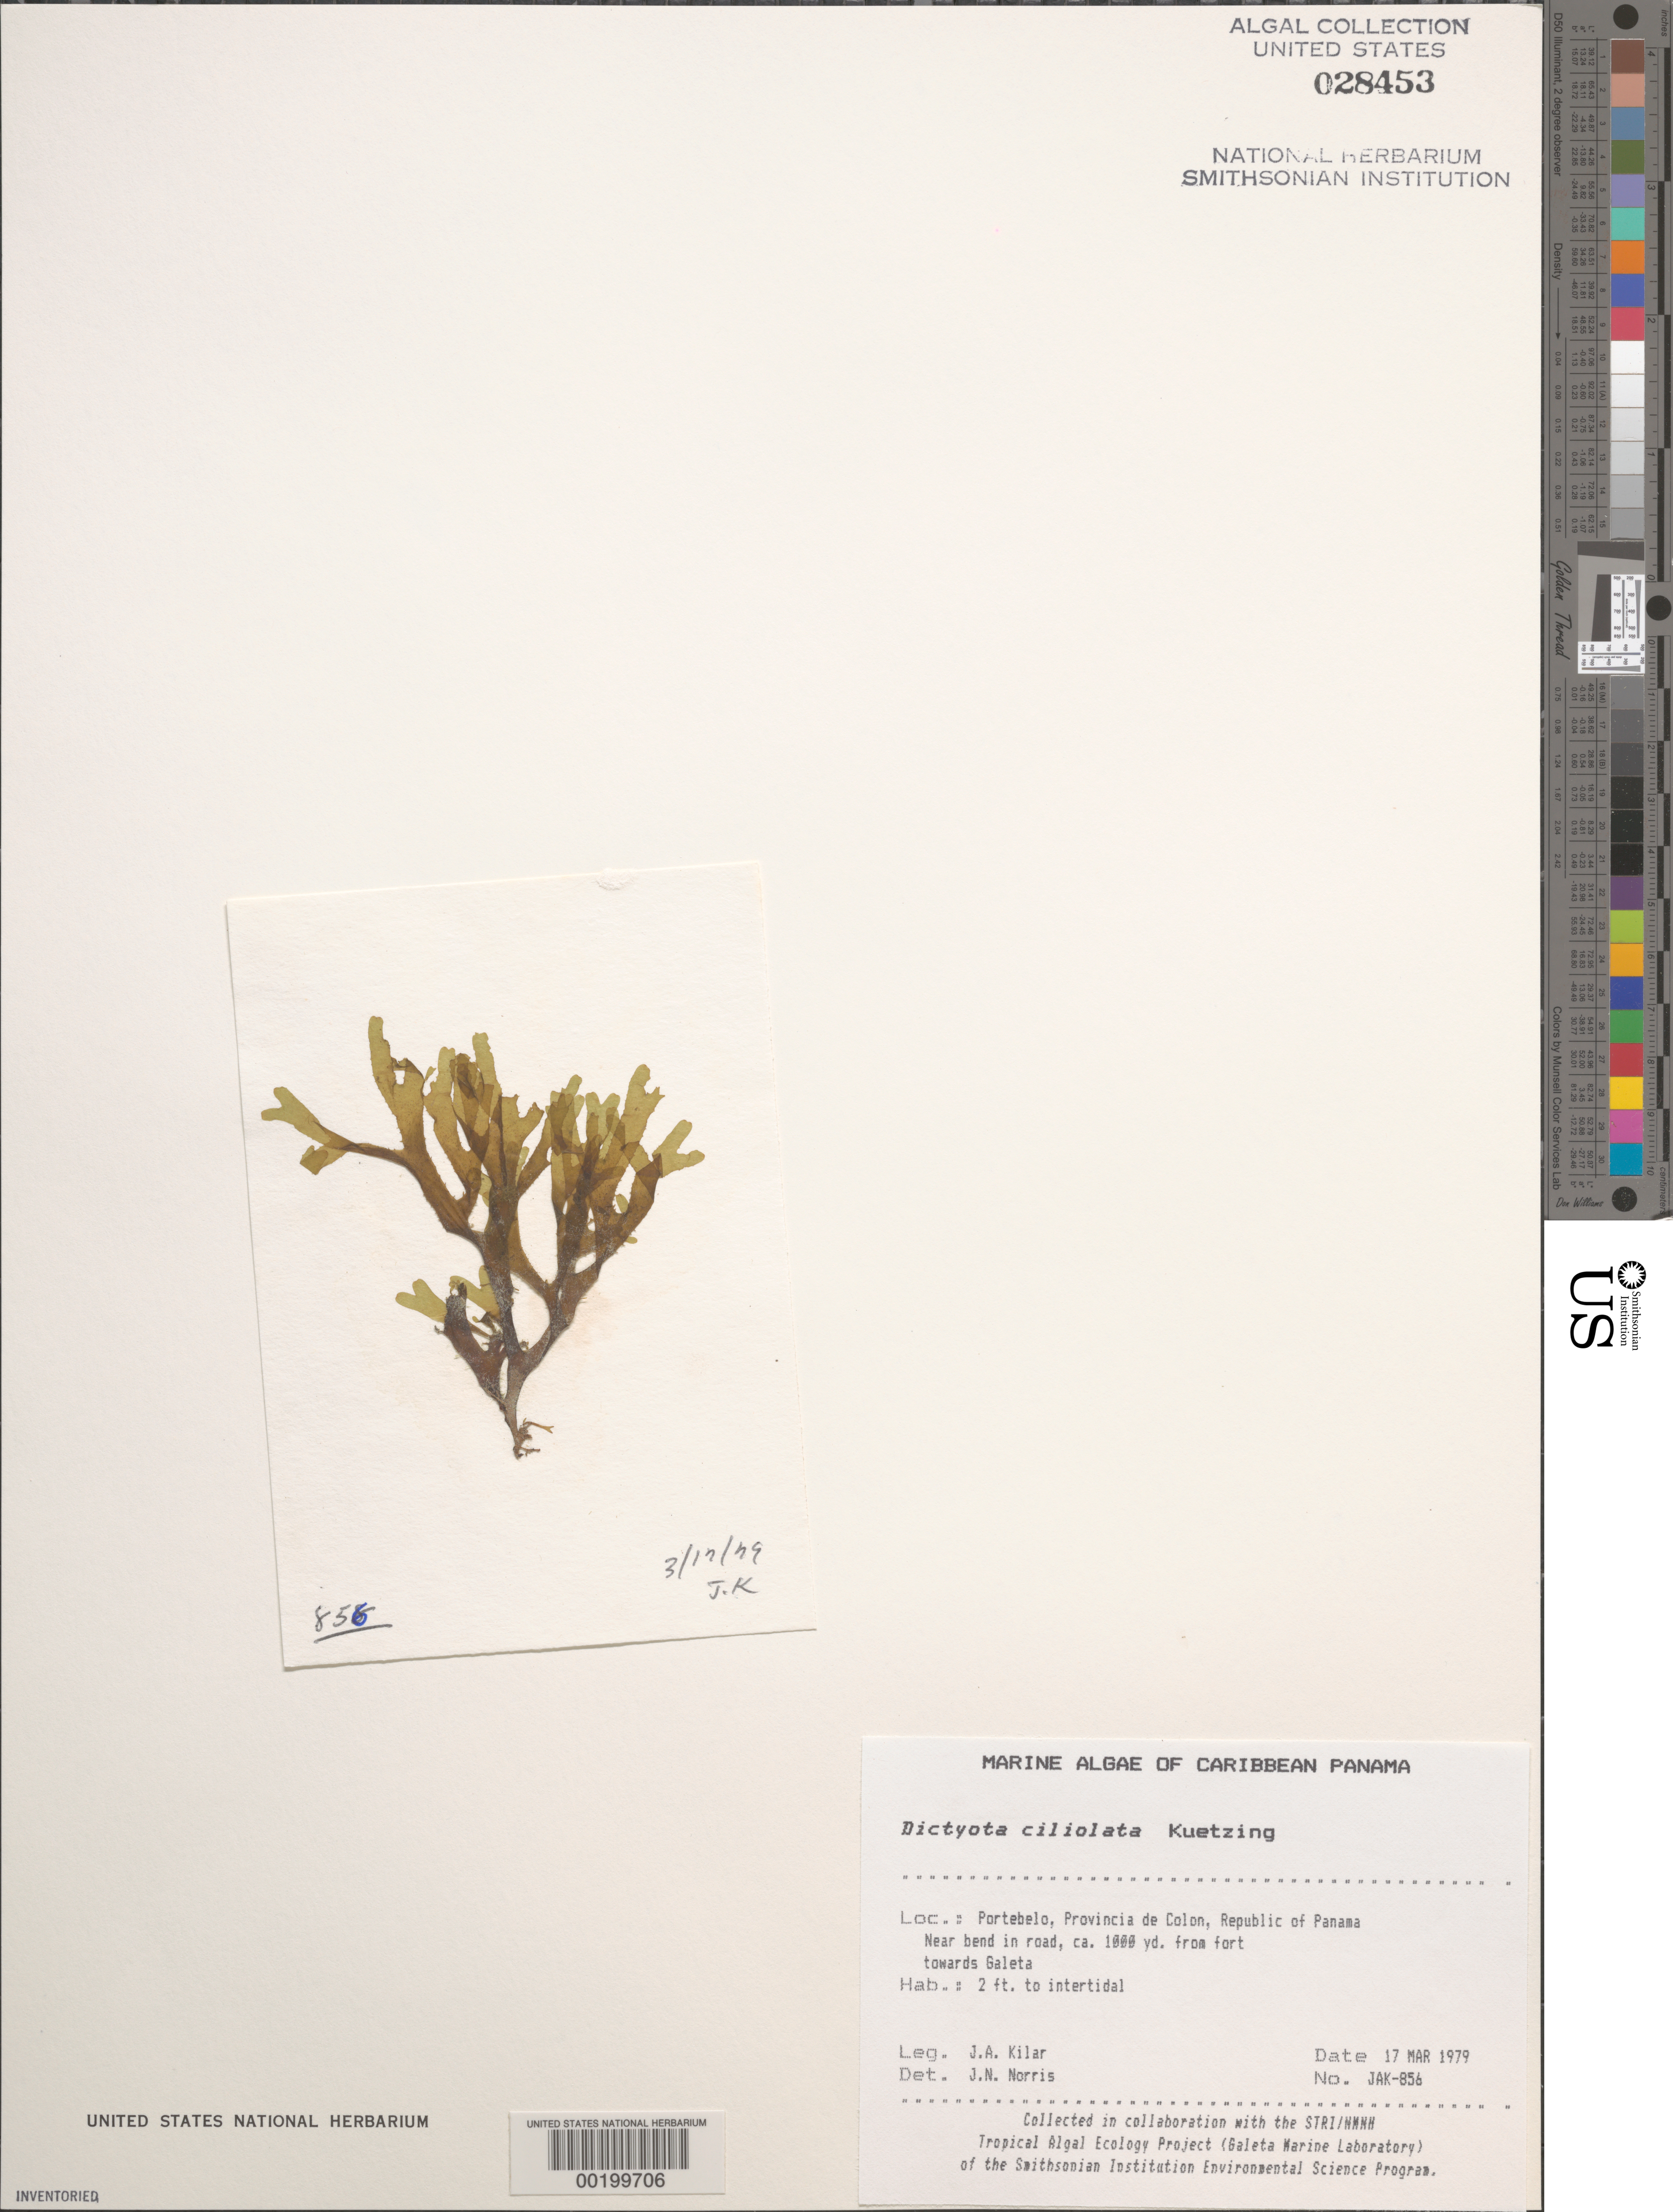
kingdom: Chromista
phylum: Ochrophyta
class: Phaeophyceae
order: Dictyotales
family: Dictyotaceae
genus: Dictyota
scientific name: Dictyota ciliolata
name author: Sond. ex Kütz.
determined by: Norris, James N.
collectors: J. A. Kilar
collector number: JAK-856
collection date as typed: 17 Mar 1979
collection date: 1979-03-17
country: Panama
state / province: Colón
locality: Portebelo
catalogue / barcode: US 28453